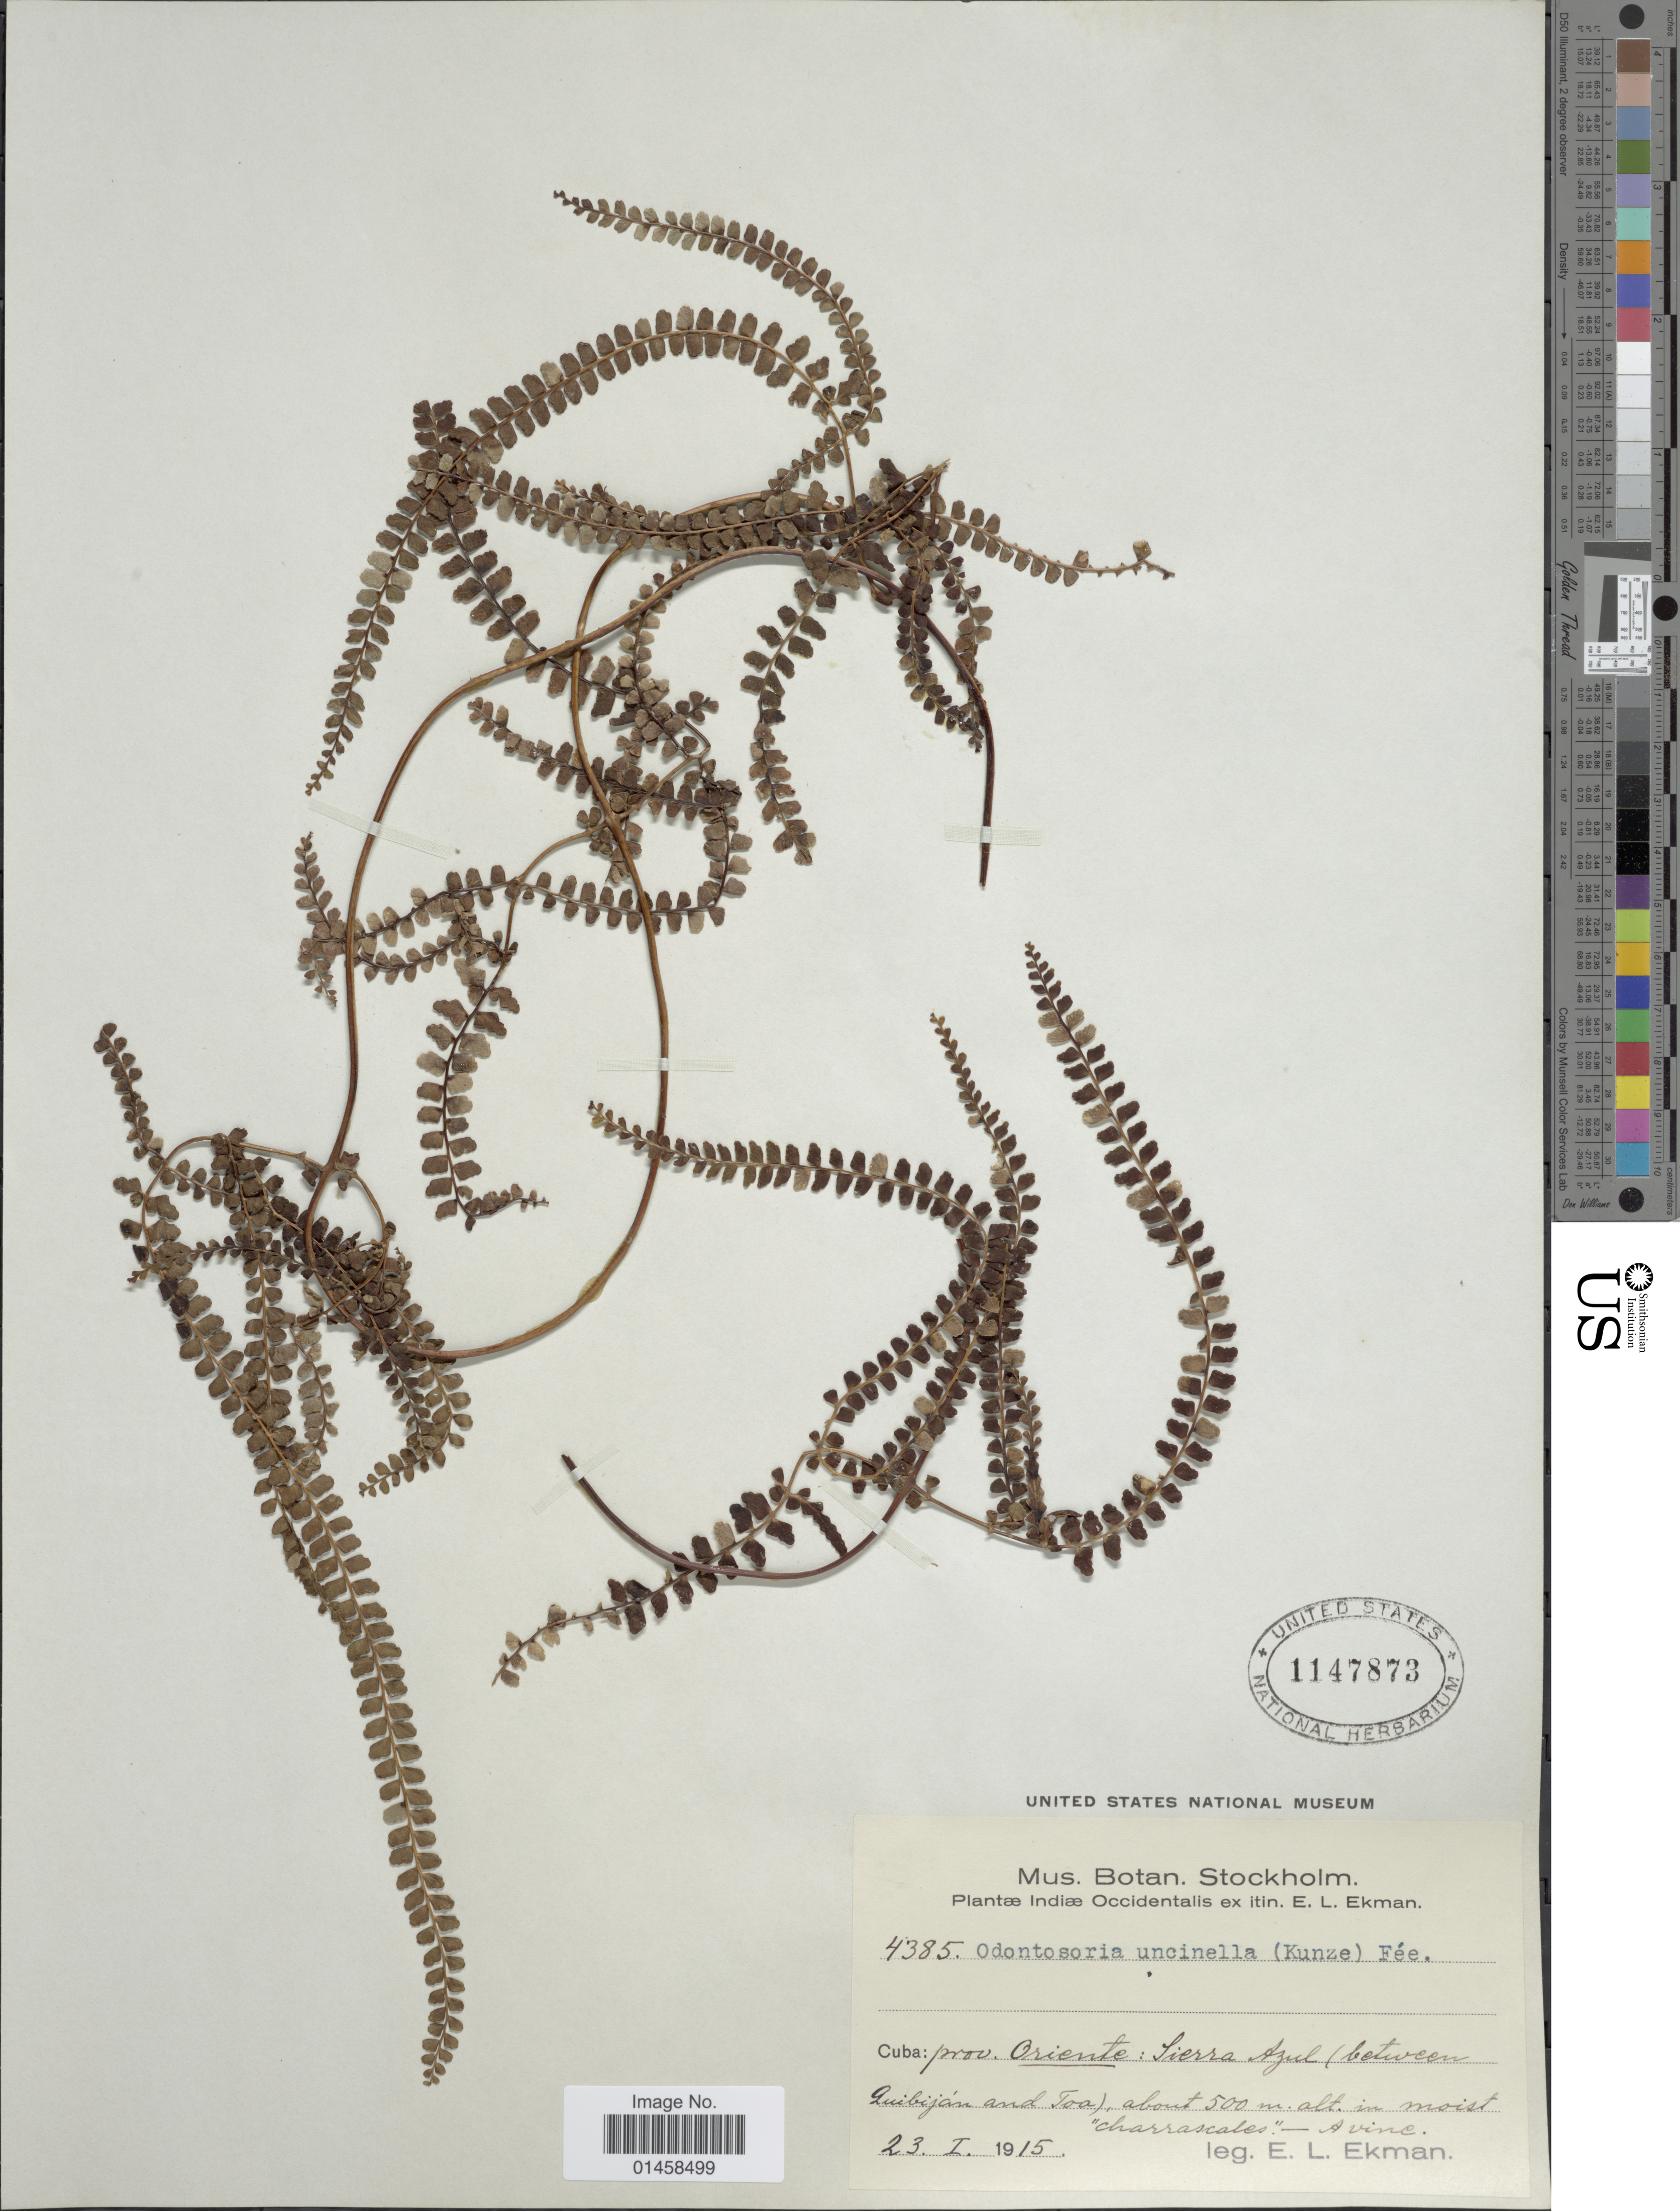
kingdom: Plantae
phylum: Tracheophyta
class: Polypodiopsida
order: Polypodiales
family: Lindsaeaceae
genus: Odontosoria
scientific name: Odontosoria scandens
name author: (Desv.) C. Chr.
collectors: E. L. Ekman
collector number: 4385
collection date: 1915-01-23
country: Cuba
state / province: Oriente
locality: Prov. Oriente: Sierra Azul (between Zuibijan and Toa)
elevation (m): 500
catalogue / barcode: US 1147873